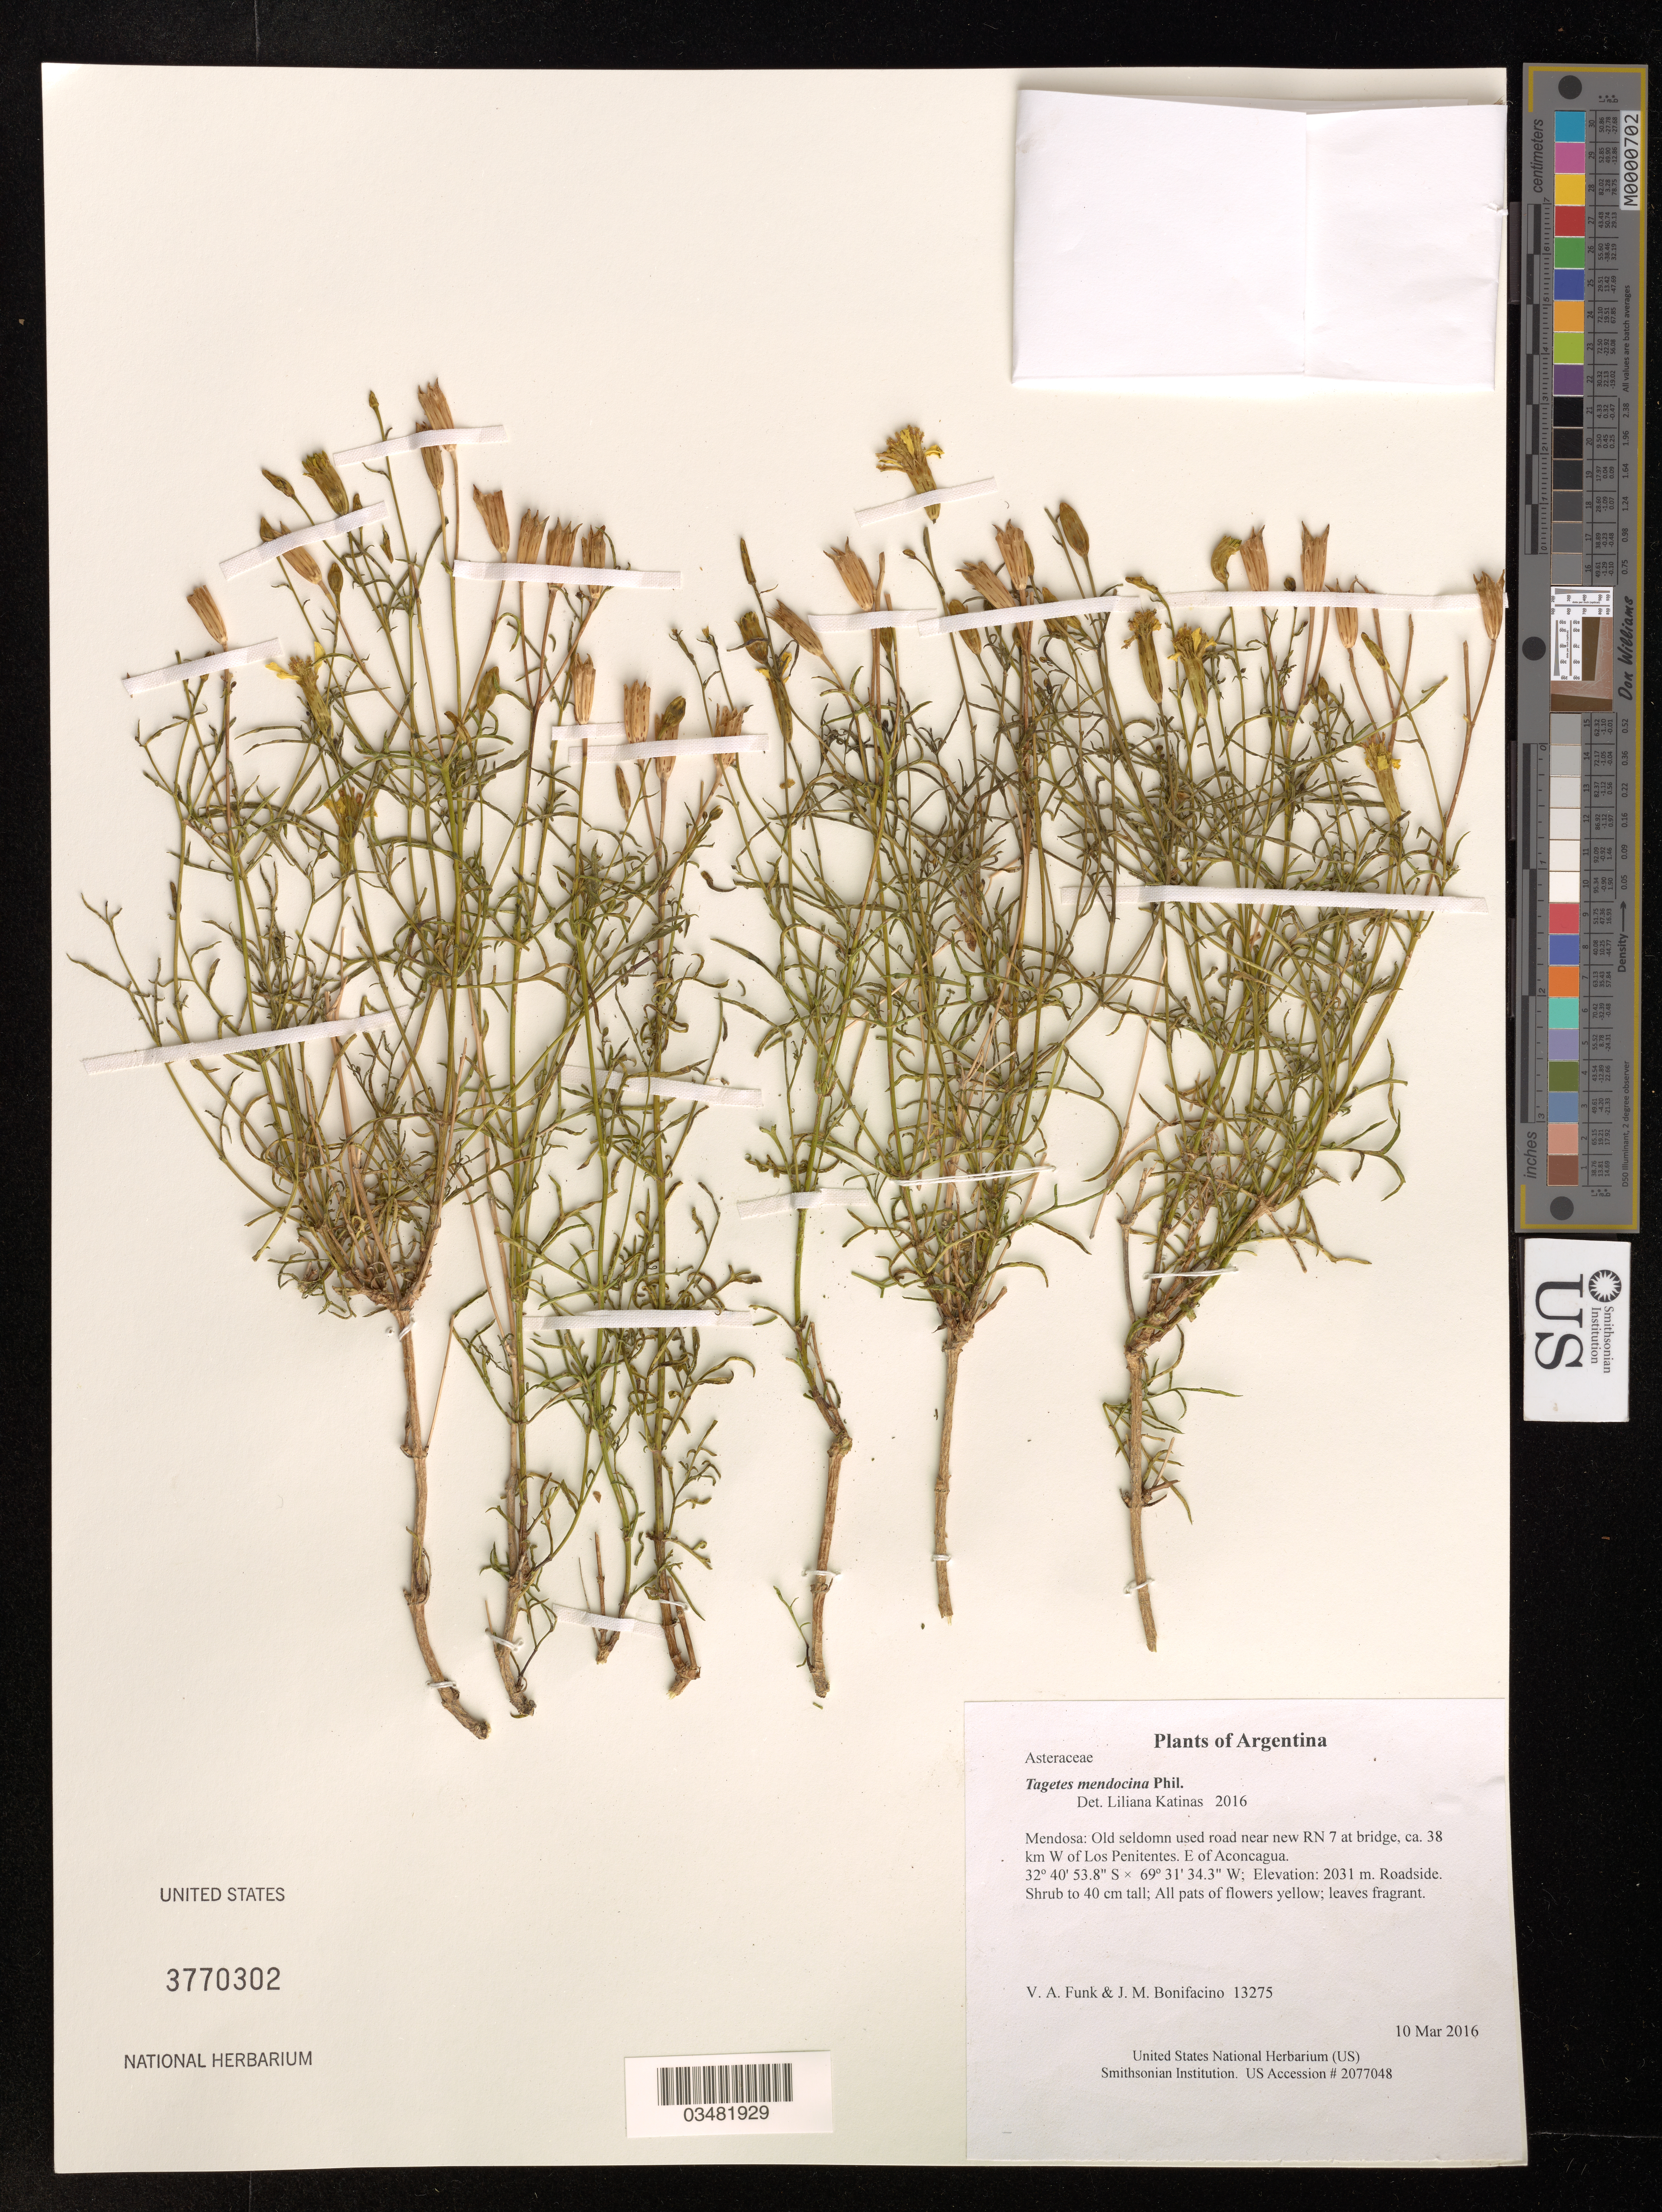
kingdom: Plantae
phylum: Tracheophyta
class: Magnoliopsida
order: Asterales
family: Asteraceae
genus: Tagetes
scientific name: Tagetes mendocina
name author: Phil.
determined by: Katinas, L.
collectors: V. Funk & M. Bonifacino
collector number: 13275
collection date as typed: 10 March 2016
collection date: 2016-03-10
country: Argentina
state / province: Mendoza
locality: Old seldomn used road near new RN 7 at bridge, ca. 38 km W of Los Penitentes. E of Aconcagua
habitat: Roadside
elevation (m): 2031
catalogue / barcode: US 3770302